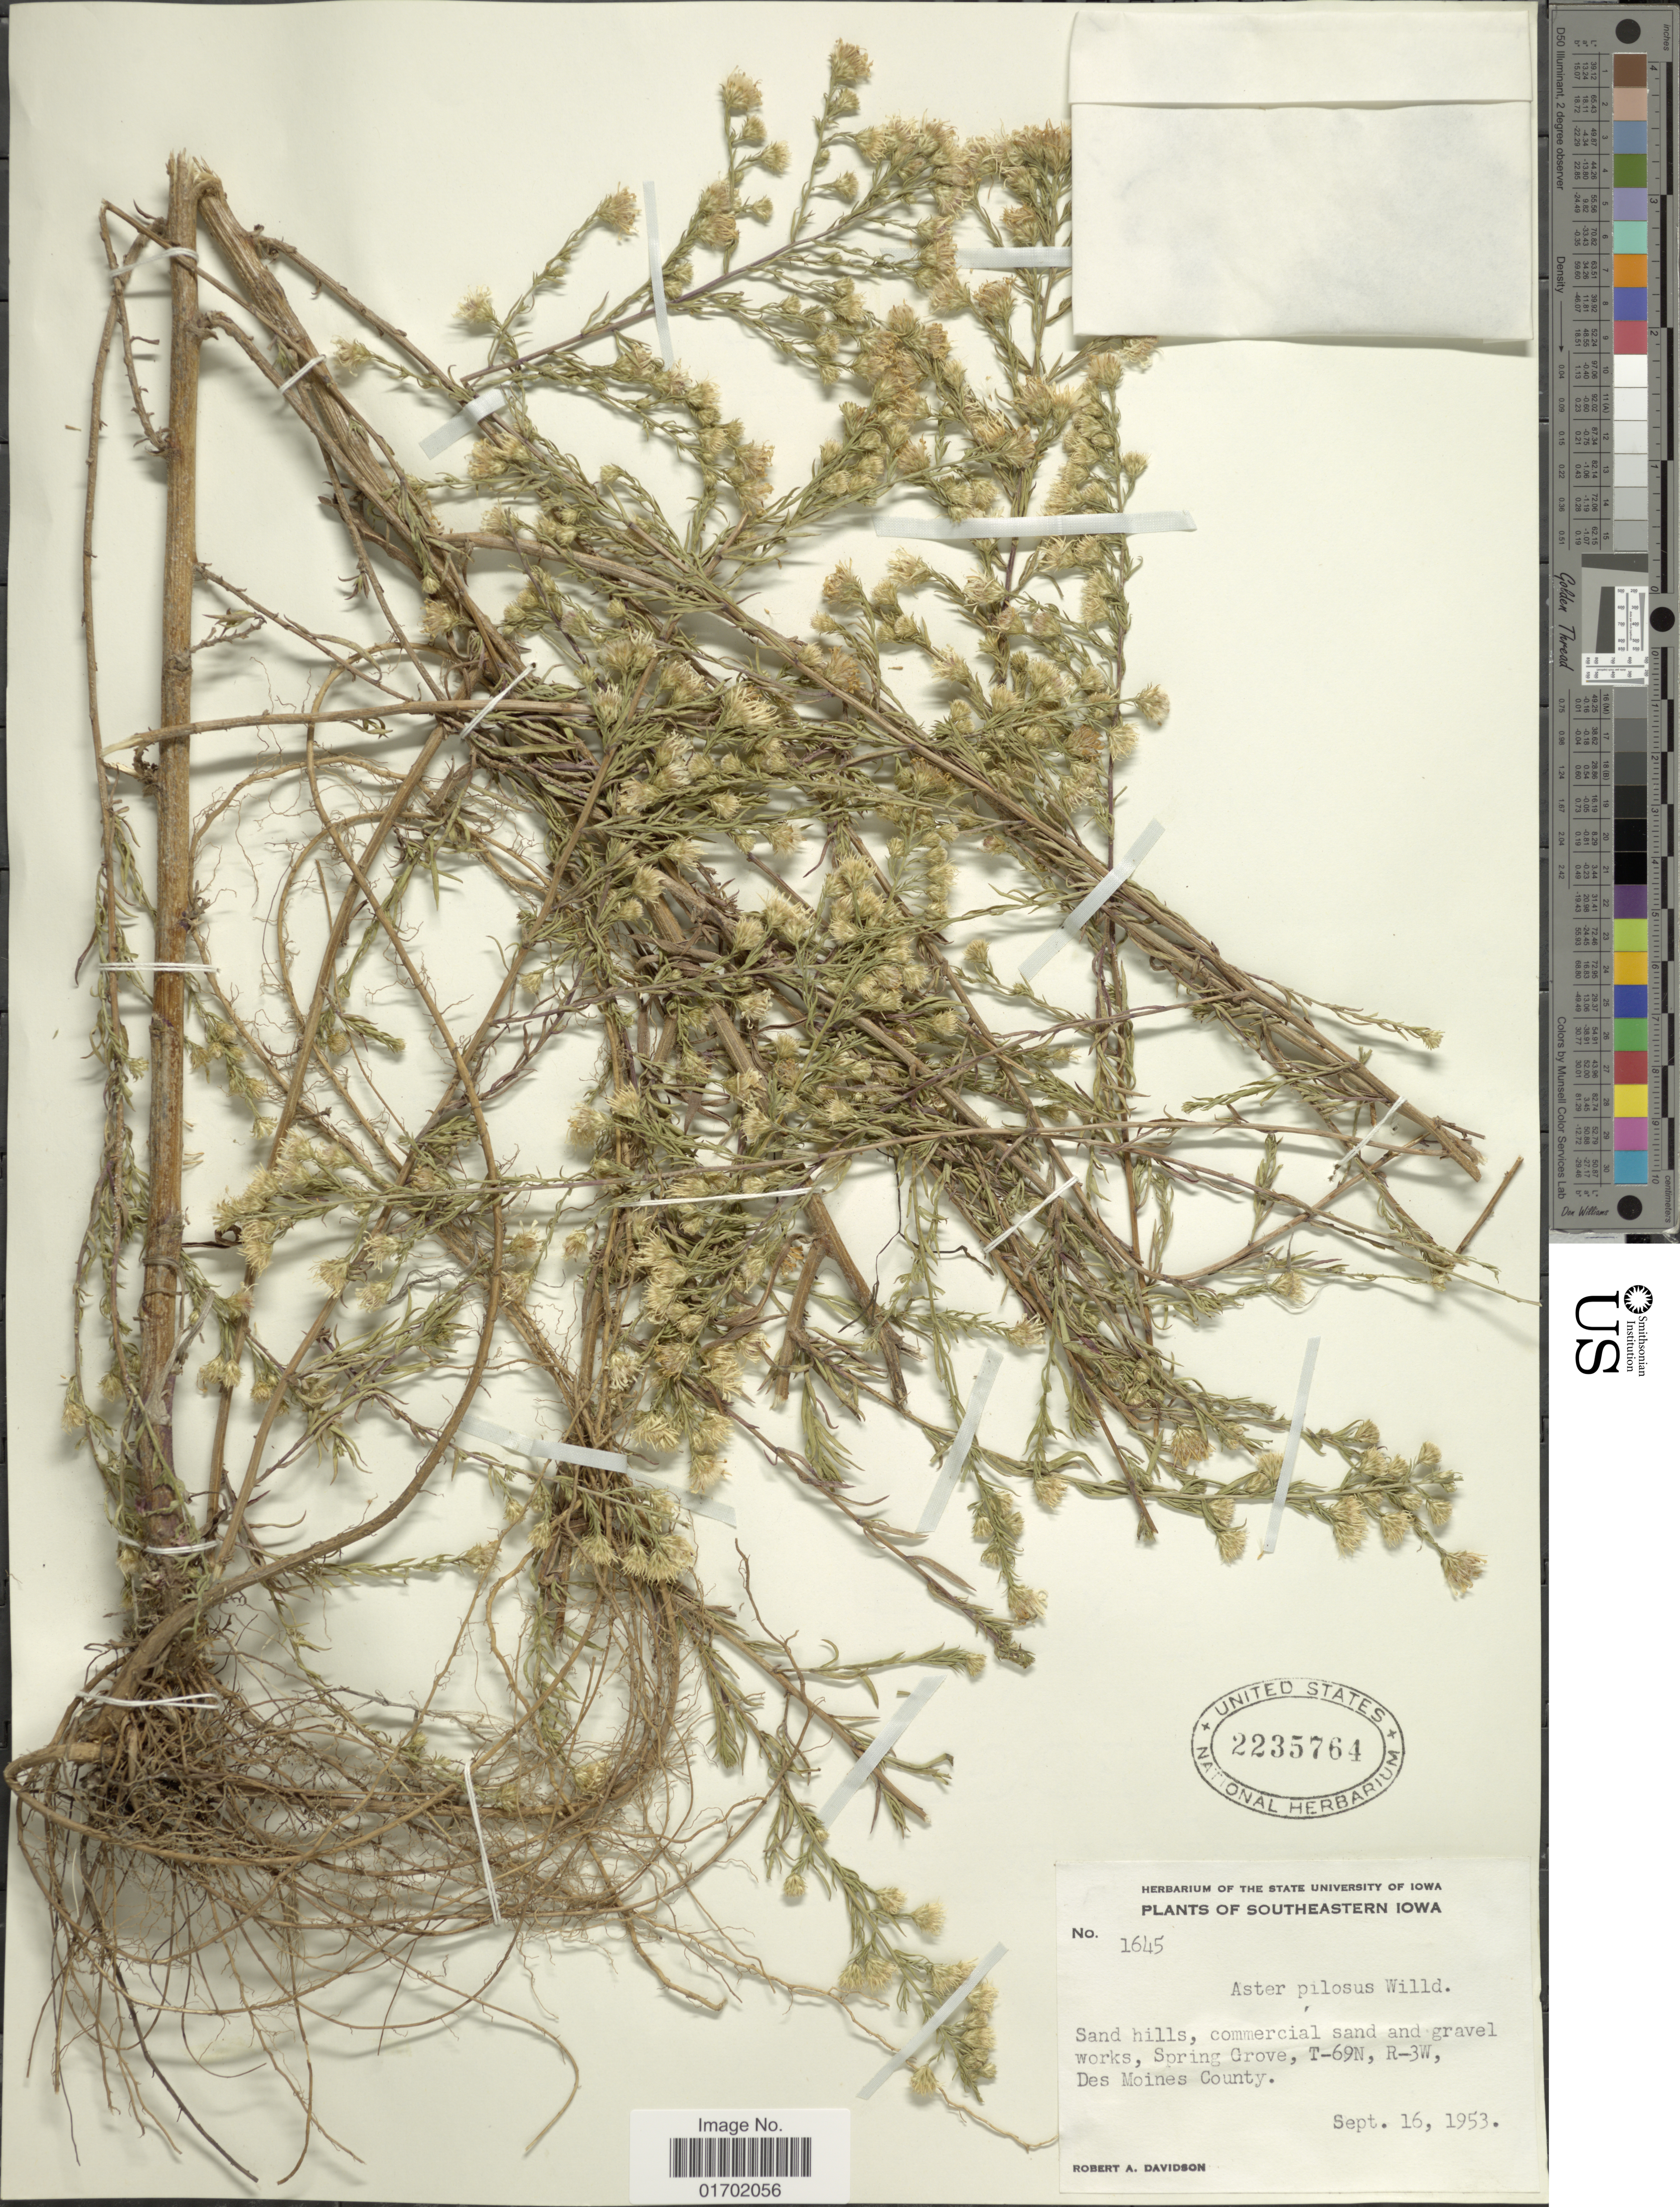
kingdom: Plantae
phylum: Tracheophyta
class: Magnoliopsida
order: Asterales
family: Asteraceae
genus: Symphyotrichum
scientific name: Symphyotrichum pilosum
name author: (Willd.) G.L. Nesom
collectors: R. A. Davidson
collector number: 1645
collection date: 1953-09-16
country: United States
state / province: Iowa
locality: Southeastern Iowa, Spring Grove, T-69N, R-3W, Des Moines County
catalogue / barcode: US 2235764